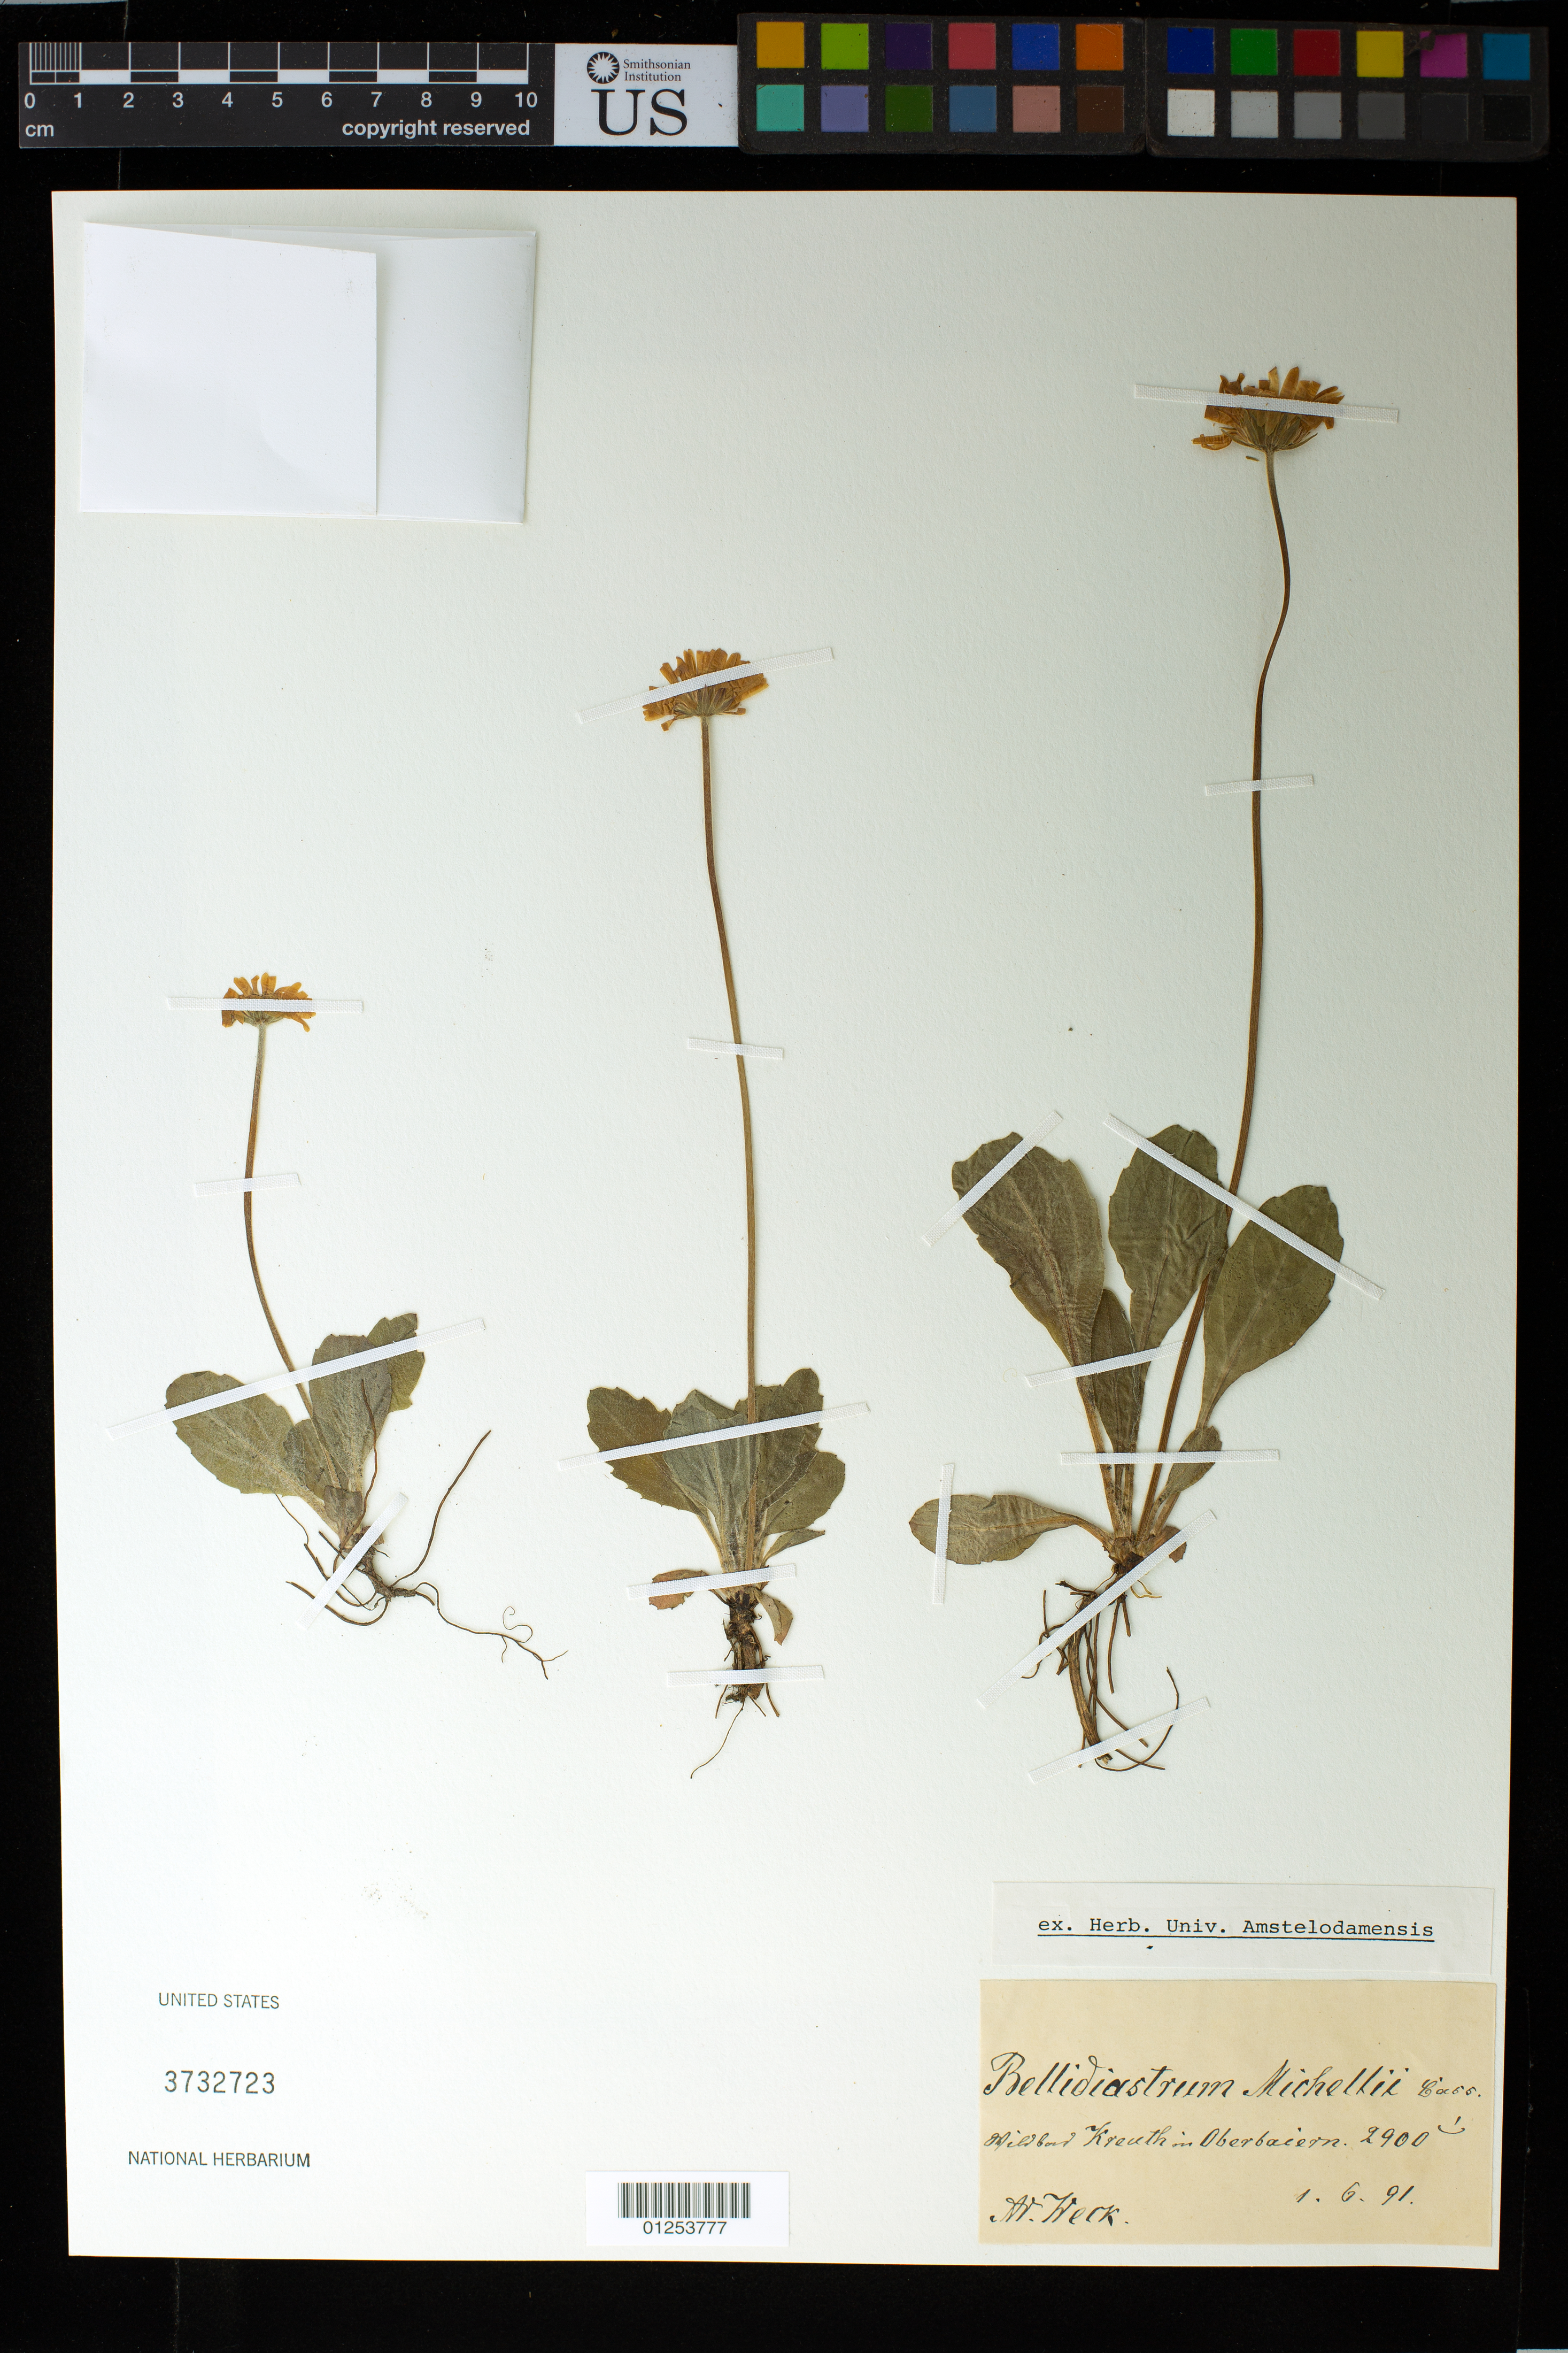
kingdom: Plantae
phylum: Tracheophyta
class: Magnoliopsida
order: Asterales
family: Asteraceae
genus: Bellidastrum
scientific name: Bellidastrum michelii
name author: Cass.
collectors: H. Heck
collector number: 2900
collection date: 1891-06-01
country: Germany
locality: Mildband Kreuth in Oberbaiern [interpreted].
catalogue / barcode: US 3732723